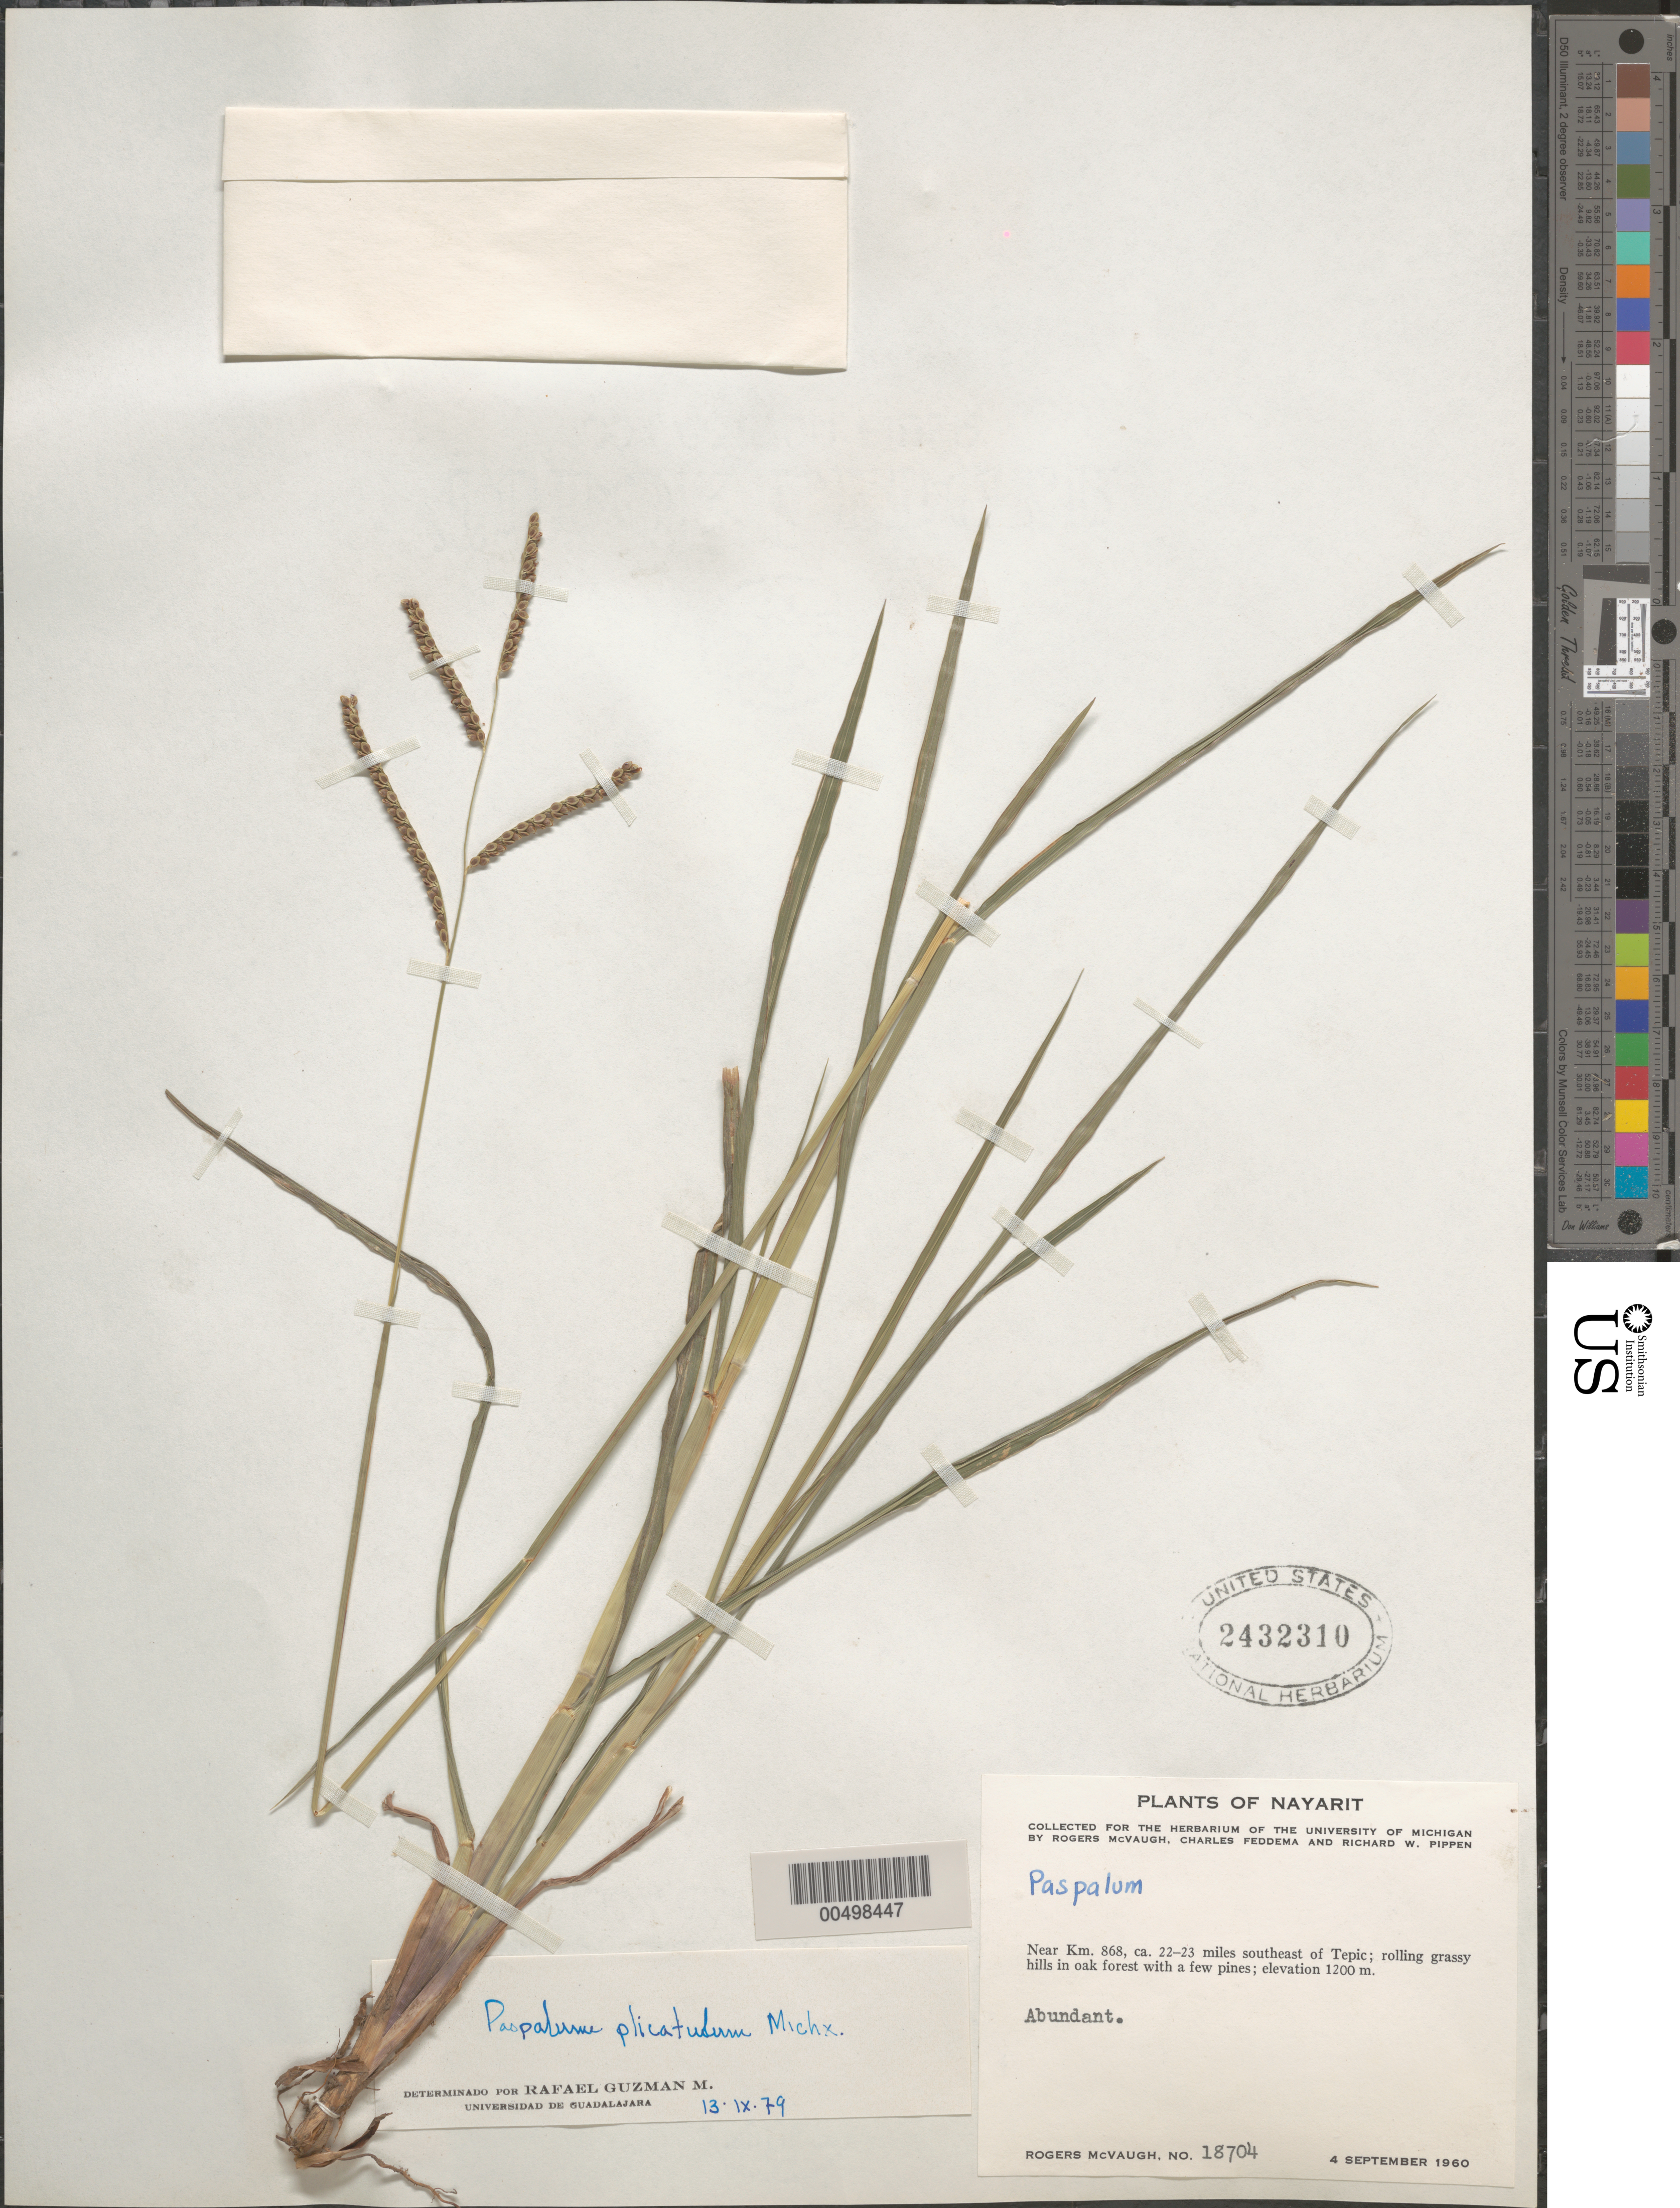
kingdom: Plantae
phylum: Tracheophyta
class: Liliopsida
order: Poales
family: Poaceae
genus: Paspalum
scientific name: Paspalum plicatulum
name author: Michx.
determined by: Guzman-M., R.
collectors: R. McVaugh, C. Feddema & R. W. Pippen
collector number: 18704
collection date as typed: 4 Sep 1960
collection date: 1960-09-04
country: Mexico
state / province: Nayarit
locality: Near Km 868, ca. 22-23 mi SE of Tepic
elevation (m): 1200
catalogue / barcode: US 2432310